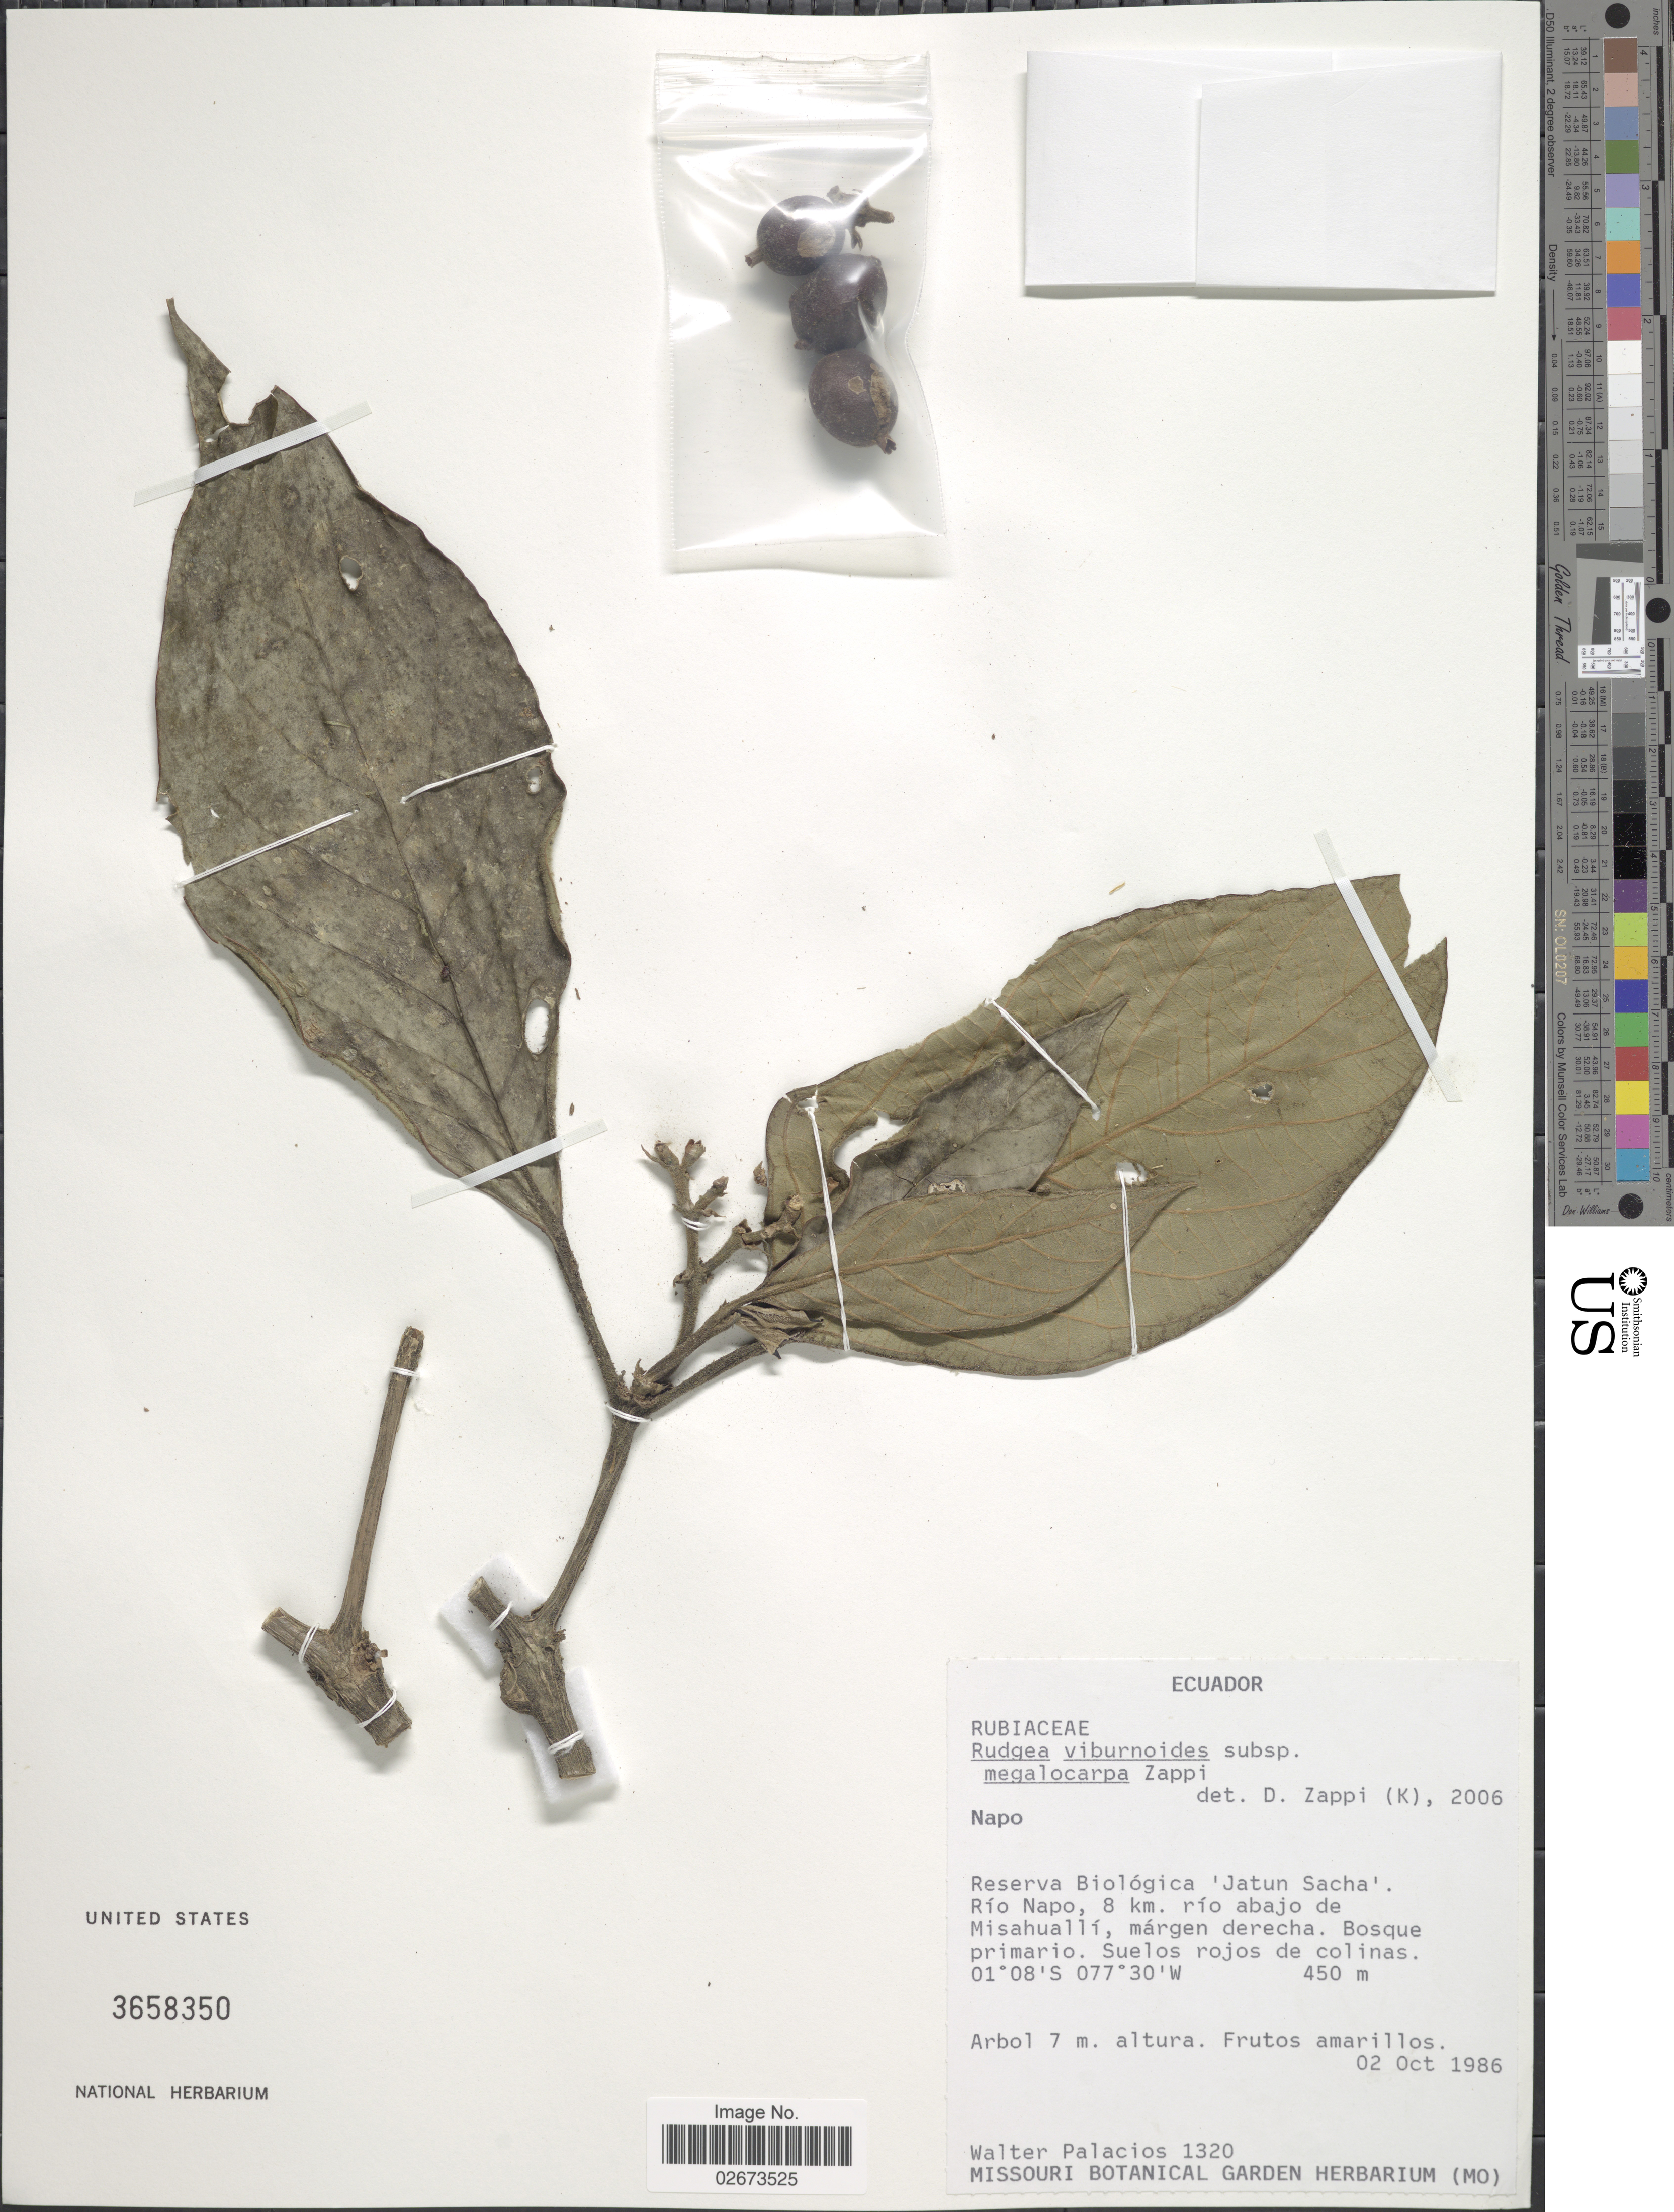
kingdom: Plantae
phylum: Tracheophyta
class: Magnoliopsida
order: Gentianales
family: Rubiaceae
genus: Rudgea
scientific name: Rudgea viburnoides subsp. megalocarpa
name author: Zappi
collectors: W. Palacios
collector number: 1320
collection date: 1986-10-02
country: Ecuador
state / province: Napo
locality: Napo, Reserva Biologica Jatun Sacha, Rio Napo, 8 km. rio abajo de Misahualli, margen derecha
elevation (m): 450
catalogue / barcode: US 3658350